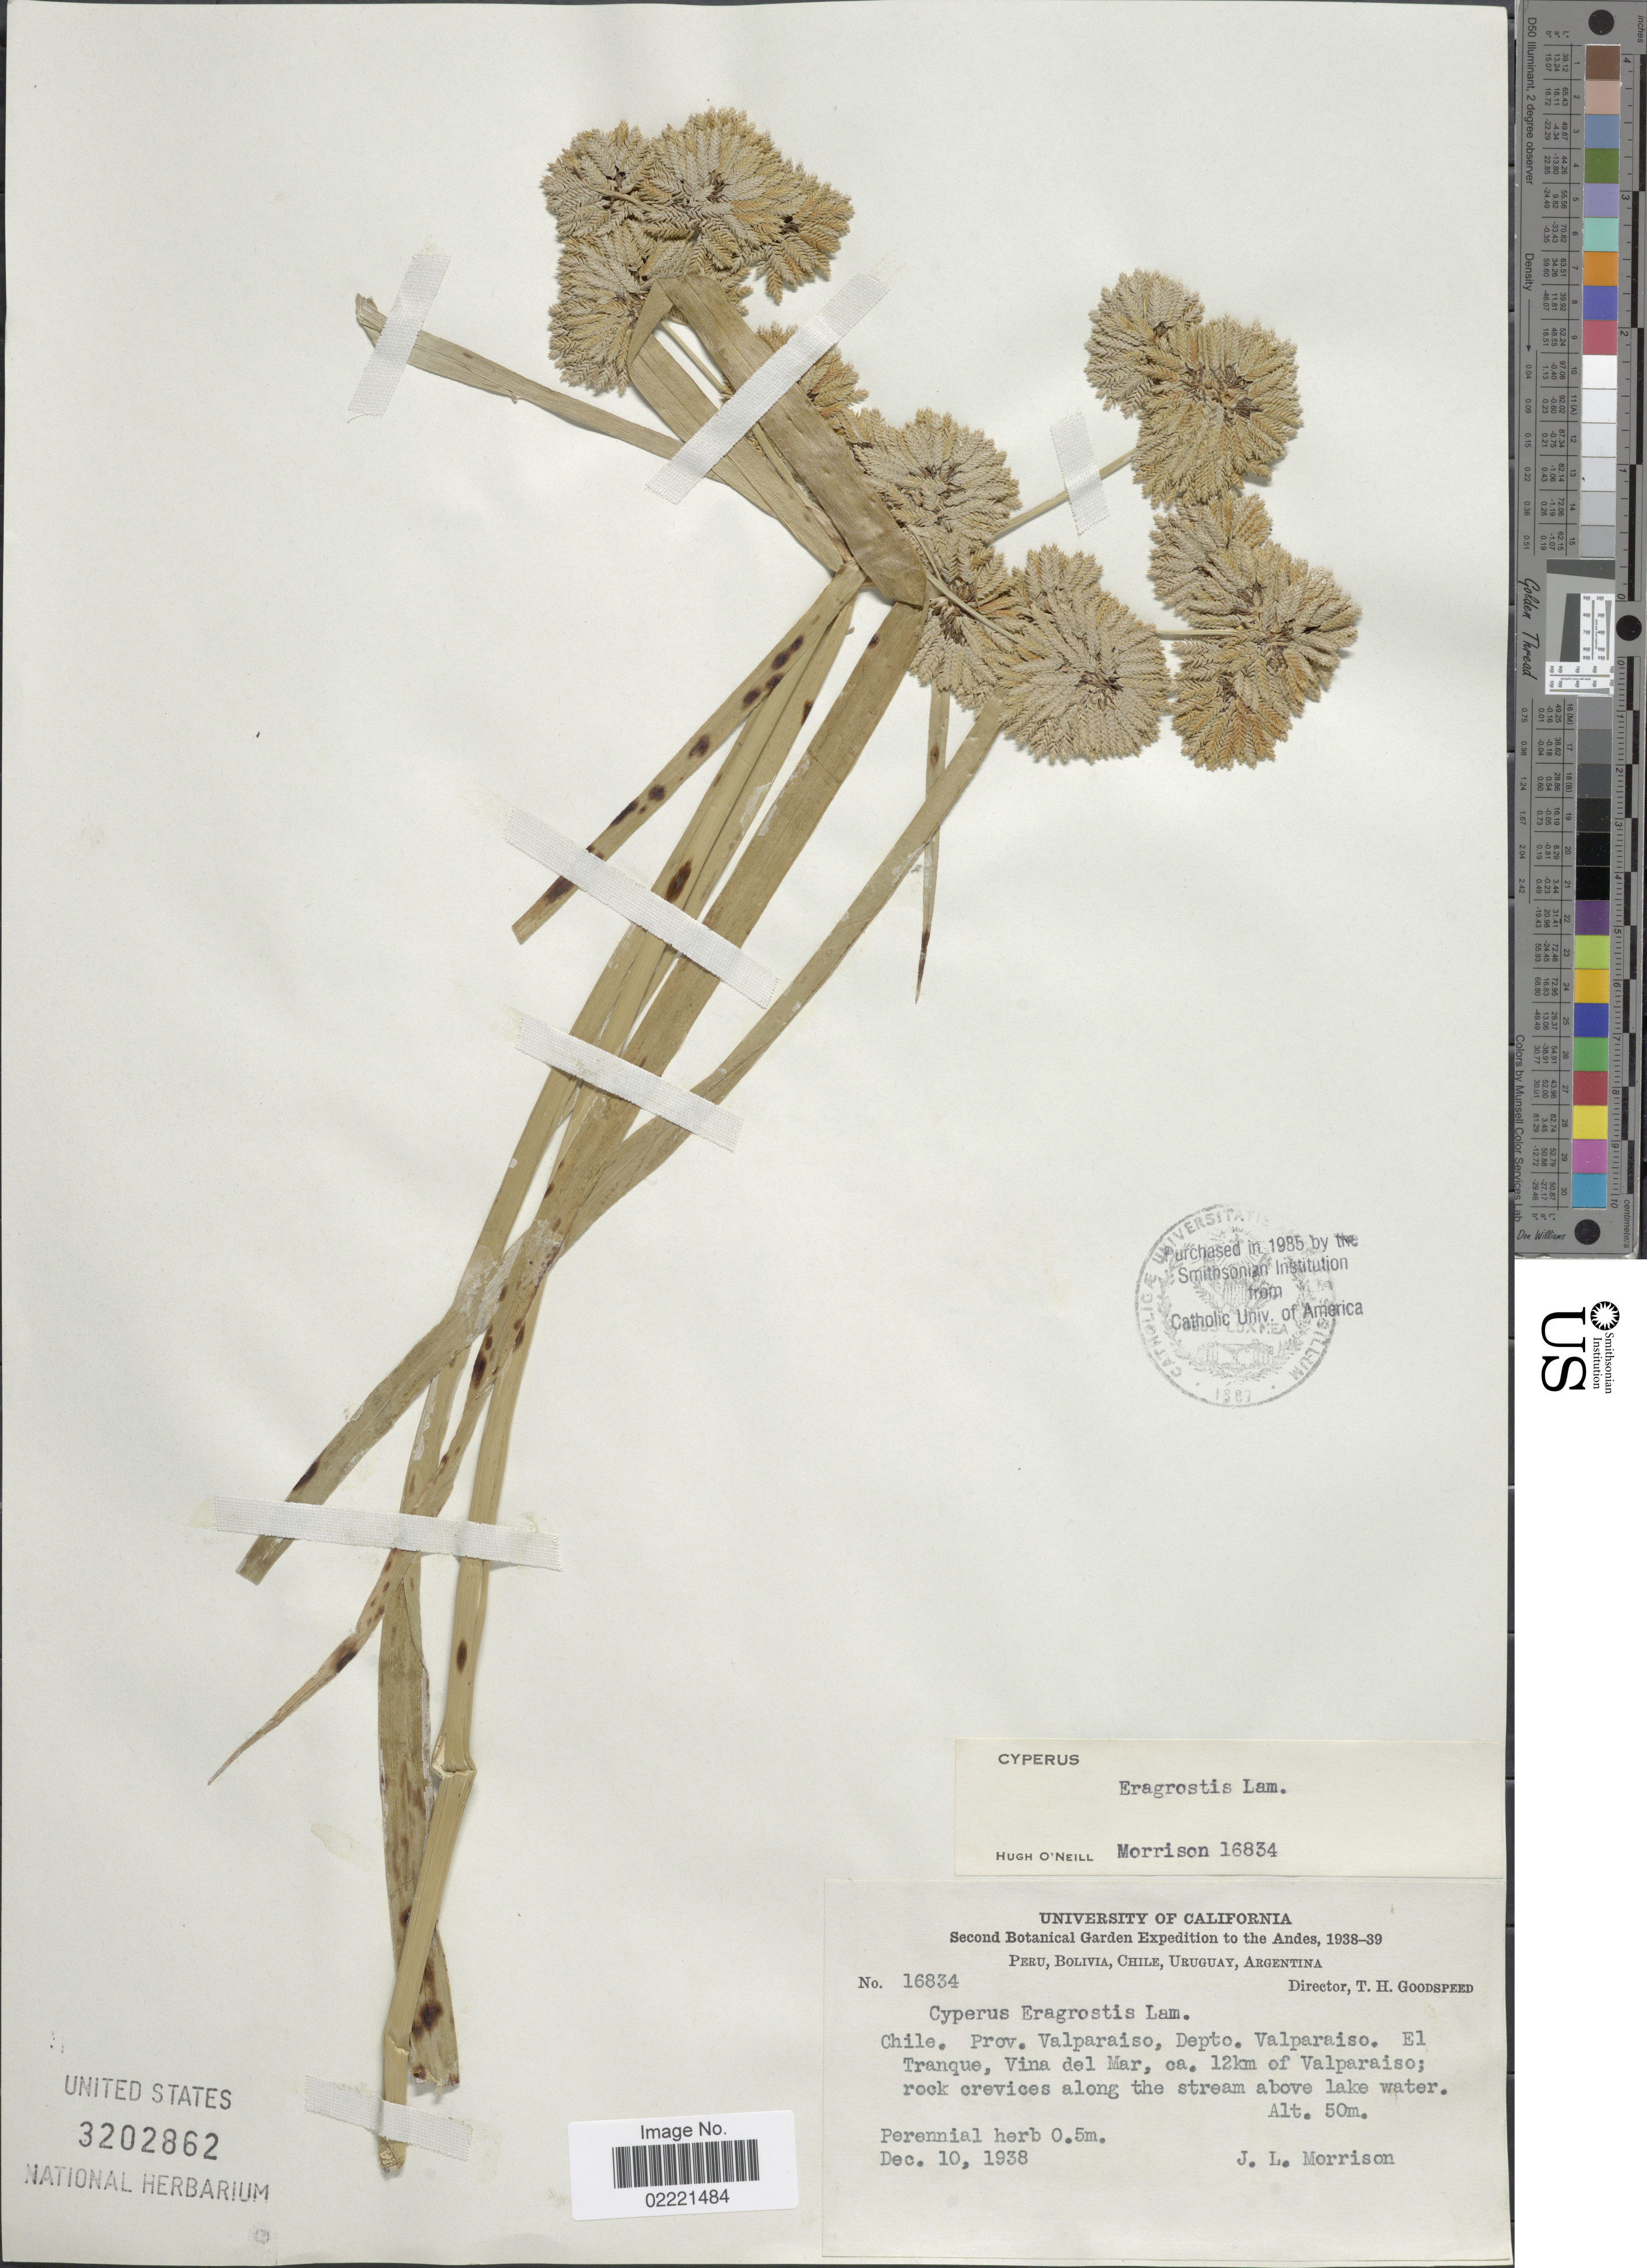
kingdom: Plantae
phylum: Tracheophyta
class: Liliopsida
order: Poales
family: Cyperaceae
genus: Cyperus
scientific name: Cyperus eragrostis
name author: Lam.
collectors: J. Morrison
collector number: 16834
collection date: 1938-12-10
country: Chile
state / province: Valparaíso (V)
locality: Chile, Prov. Valparaiso, Depto. Valparaiso, El Tranque, Vina del Mar, 12 km of Valparaiso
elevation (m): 50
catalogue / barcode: US 3202862